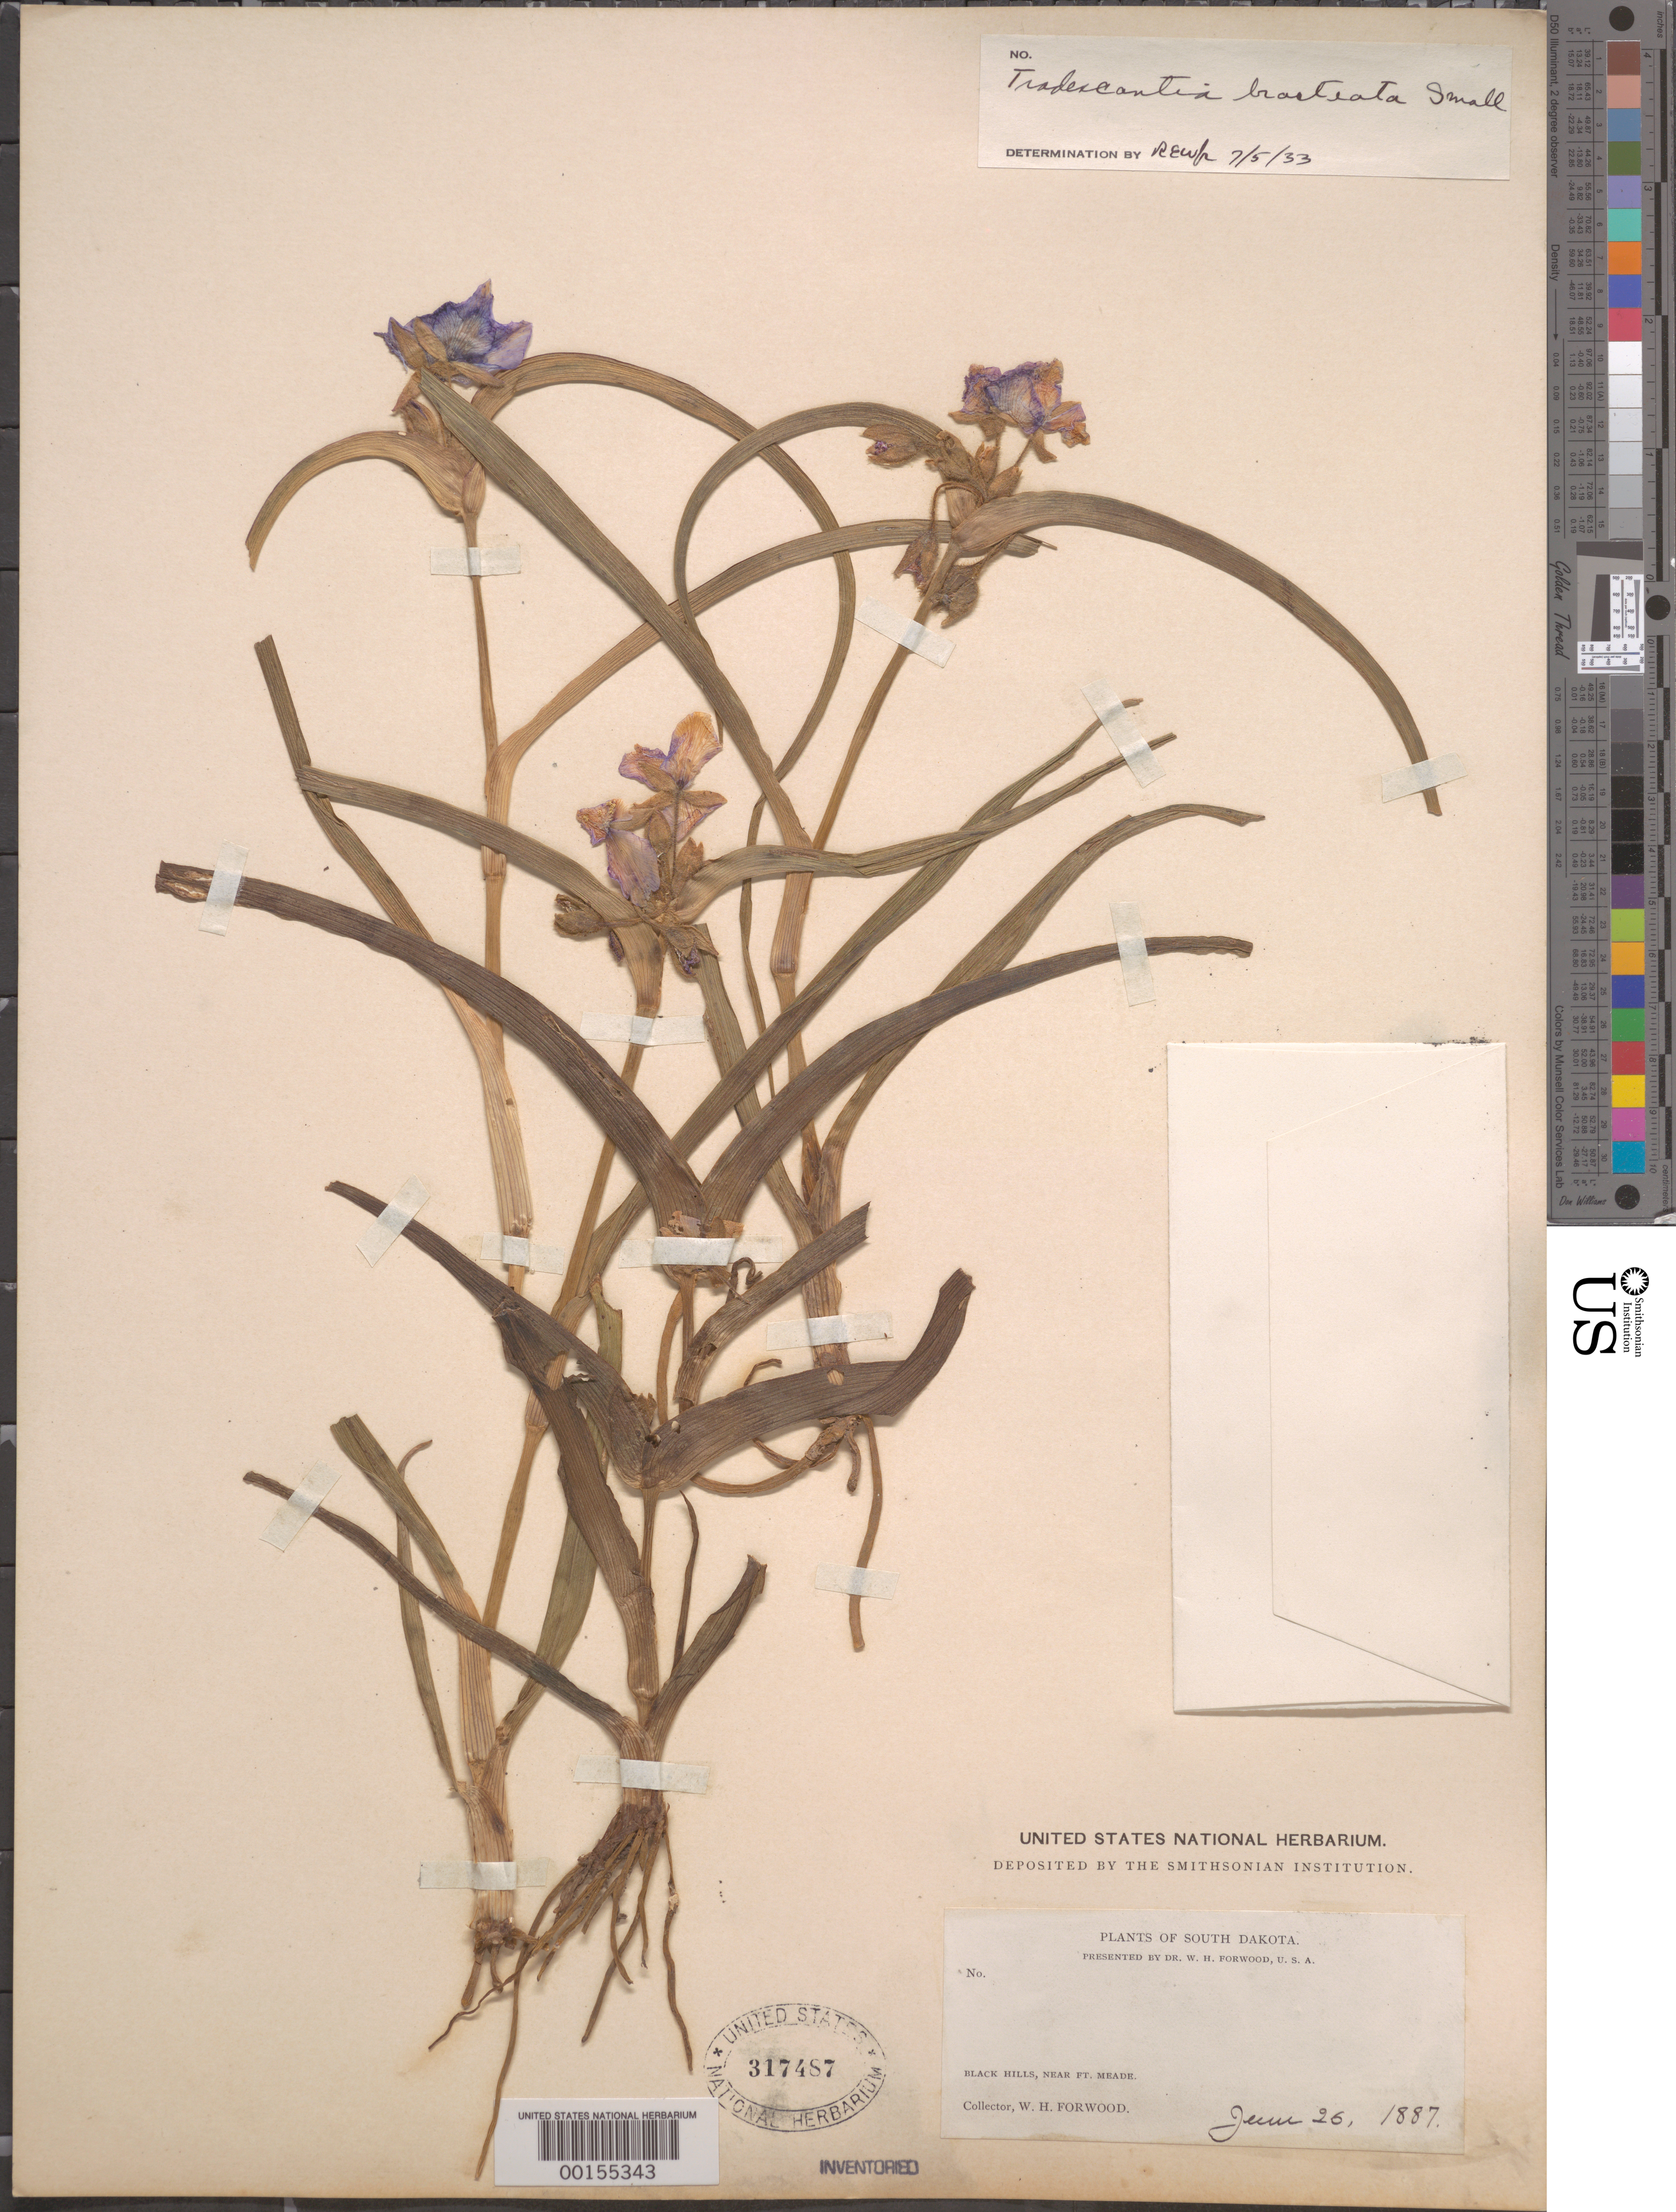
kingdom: Plantae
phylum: Tracheophyta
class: Liliopsida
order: Commelinales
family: Commelinaceae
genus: Tradescantia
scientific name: Tradescantia bracteata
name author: Small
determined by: REW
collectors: W. Forwood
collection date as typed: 26 Jun 1887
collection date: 1887-06-26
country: United States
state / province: South Dakota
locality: Near ft. meade, black hills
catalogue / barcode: US 317487